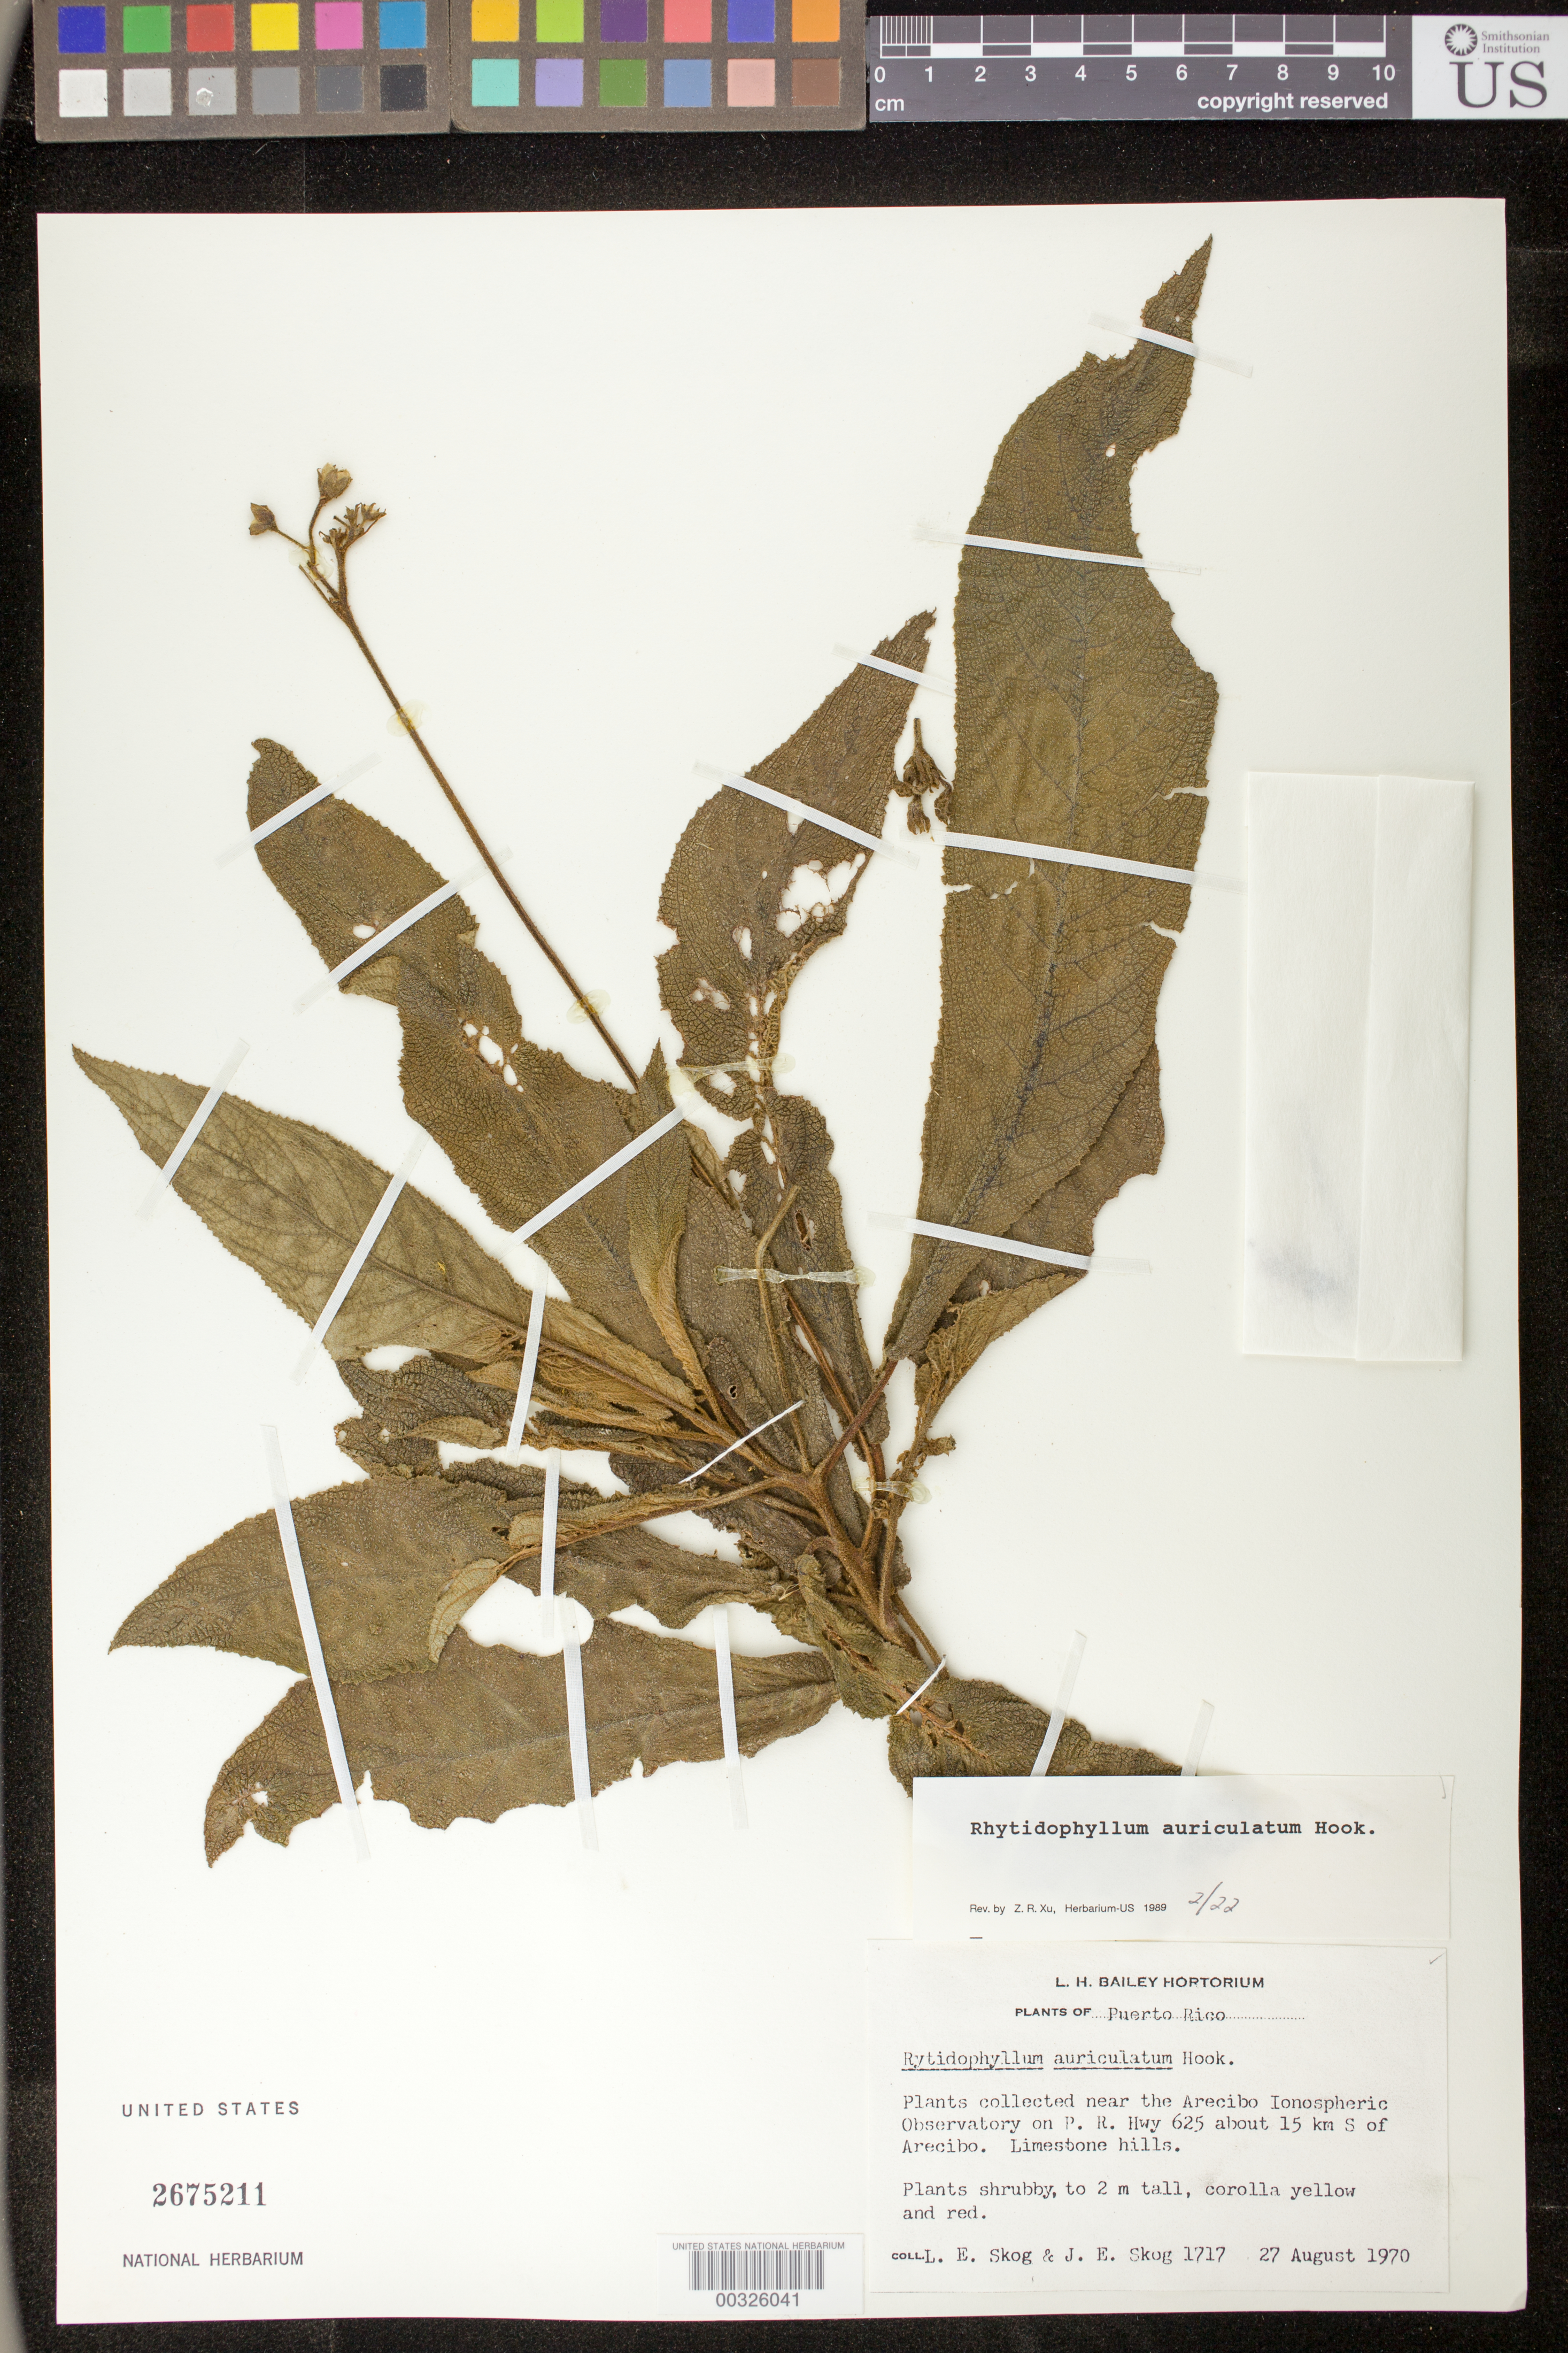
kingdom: Plantae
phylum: Tracheophyta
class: Magnoliopsida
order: Lamiales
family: Gesneriaceae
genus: Rhytidophyllum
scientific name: Rhytidophyllum auriculatum var. angustatum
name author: Urb.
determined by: Skog, Laurence E.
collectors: L. E. Skog & J. E. Skog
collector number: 1717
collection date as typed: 27 Aug 1970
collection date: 1970-08-27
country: Puerto Rico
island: Puerto Rico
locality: Near the Arecibo Ionospheric Observatory on P.R. Hwy 625 about 15 km S of Arecibo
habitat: Limestone hills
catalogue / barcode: US 2675211